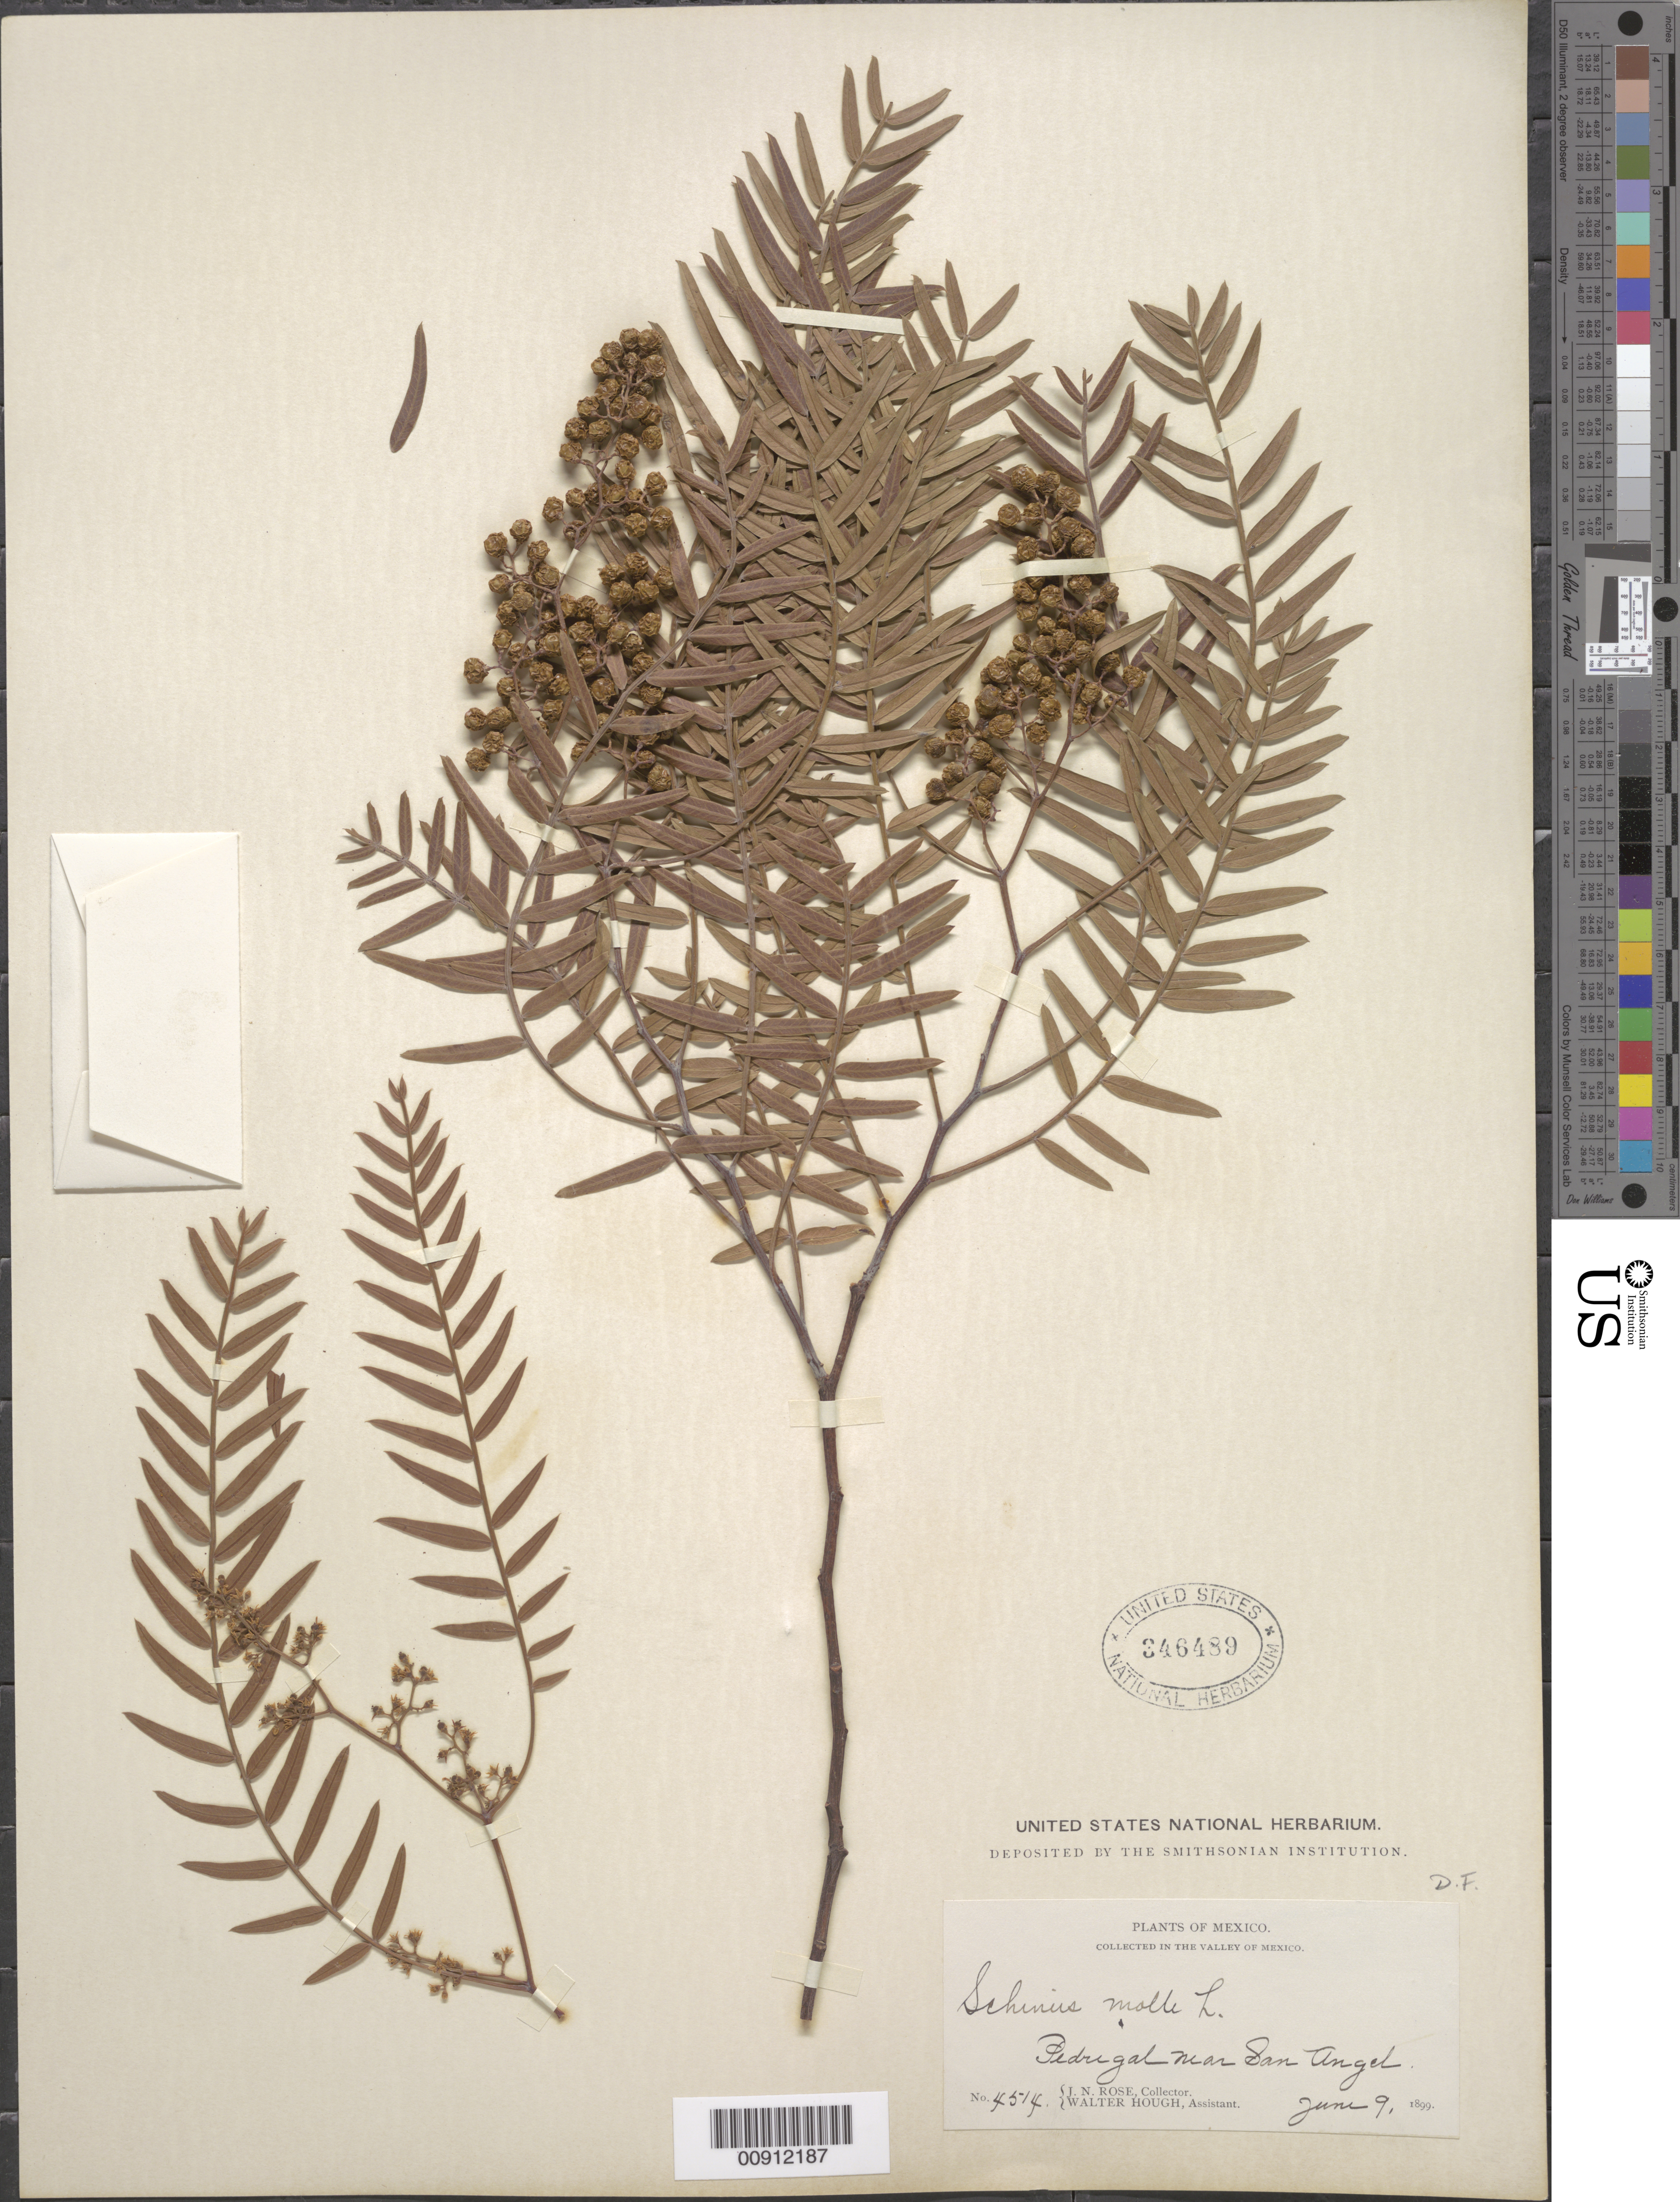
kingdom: Plantae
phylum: Tracheophyta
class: Magnoliopsida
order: Sapindales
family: Anacardiaceae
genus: Schinus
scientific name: Schinus areira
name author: L.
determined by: Mitchell, John D.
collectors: J. N. Rose & W. Hough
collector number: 4514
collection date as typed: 09 Jun 1899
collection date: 1899-06-09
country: Mexico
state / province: Distrito Federal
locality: Pedregal near San Angel. Valley of Mexico.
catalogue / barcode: US 346489